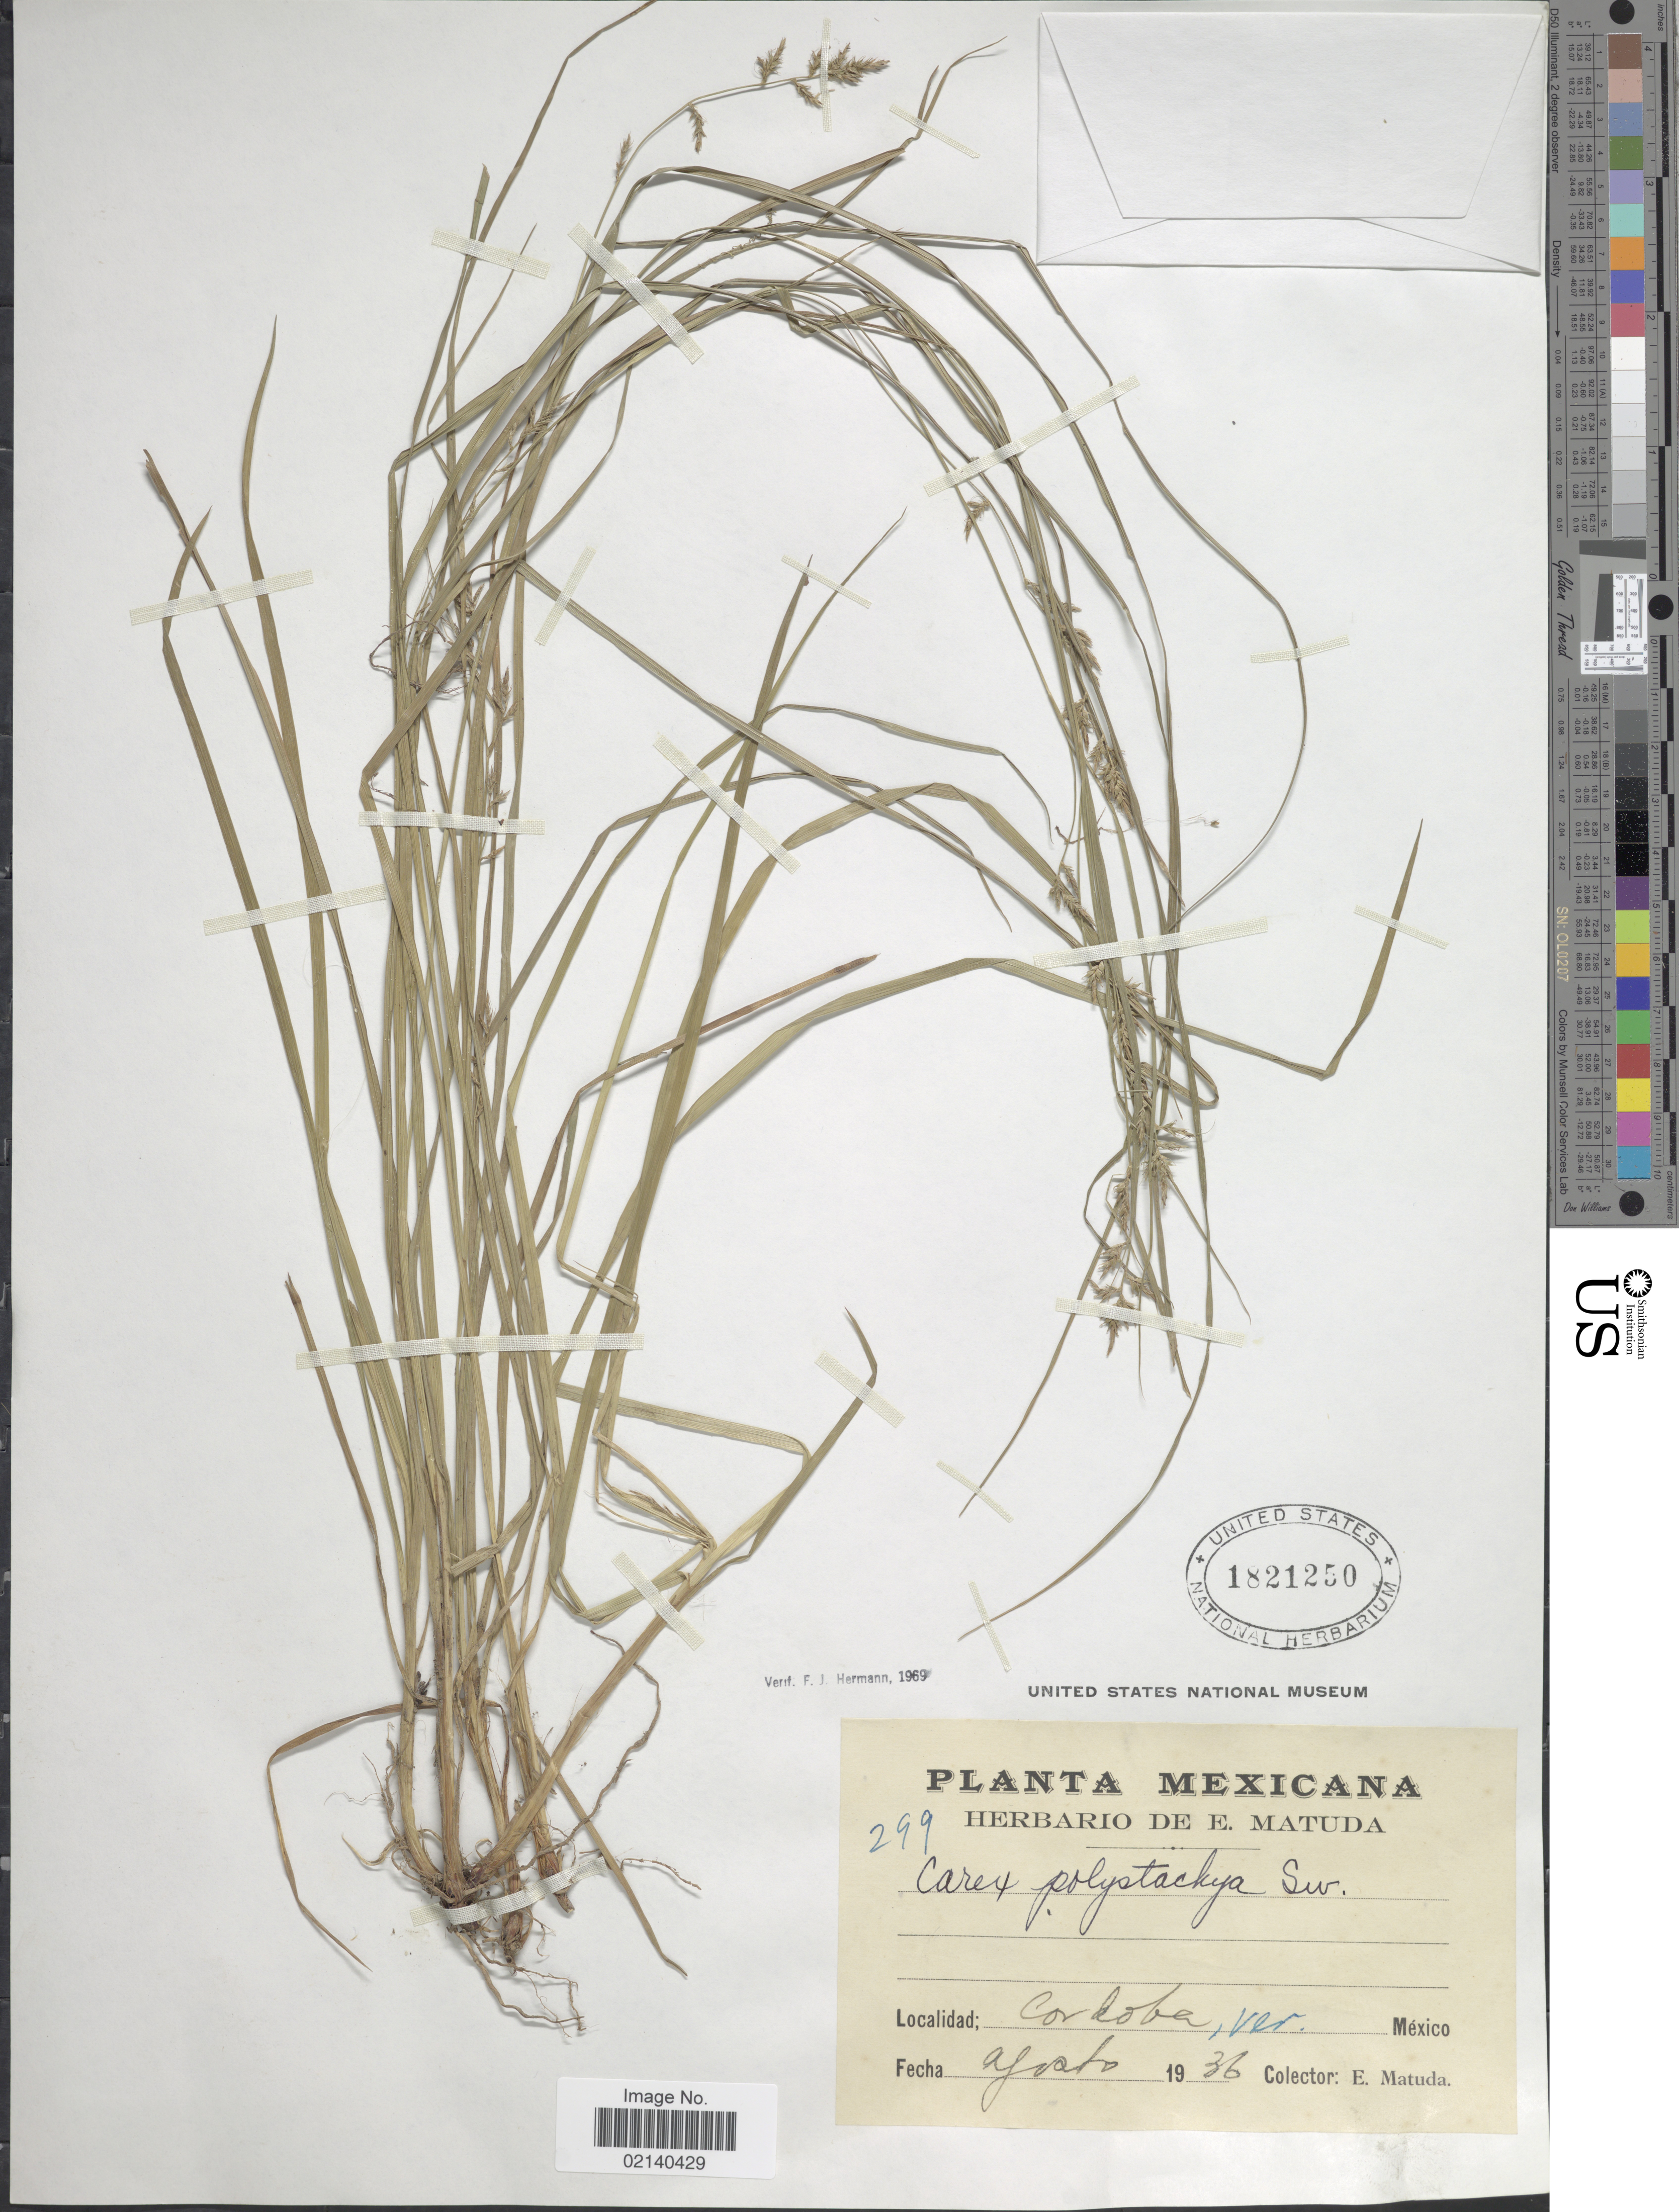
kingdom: Plantae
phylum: Tracheophyta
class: Liliopsida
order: Poales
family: Cyperaceae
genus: Carex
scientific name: Carex polystachya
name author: Sw. ex Wahlenb.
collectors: E. Matuda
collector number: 299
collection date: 1936-08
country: Mexico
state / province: Veracruz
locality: Cordoba.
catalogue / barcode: US 1821250